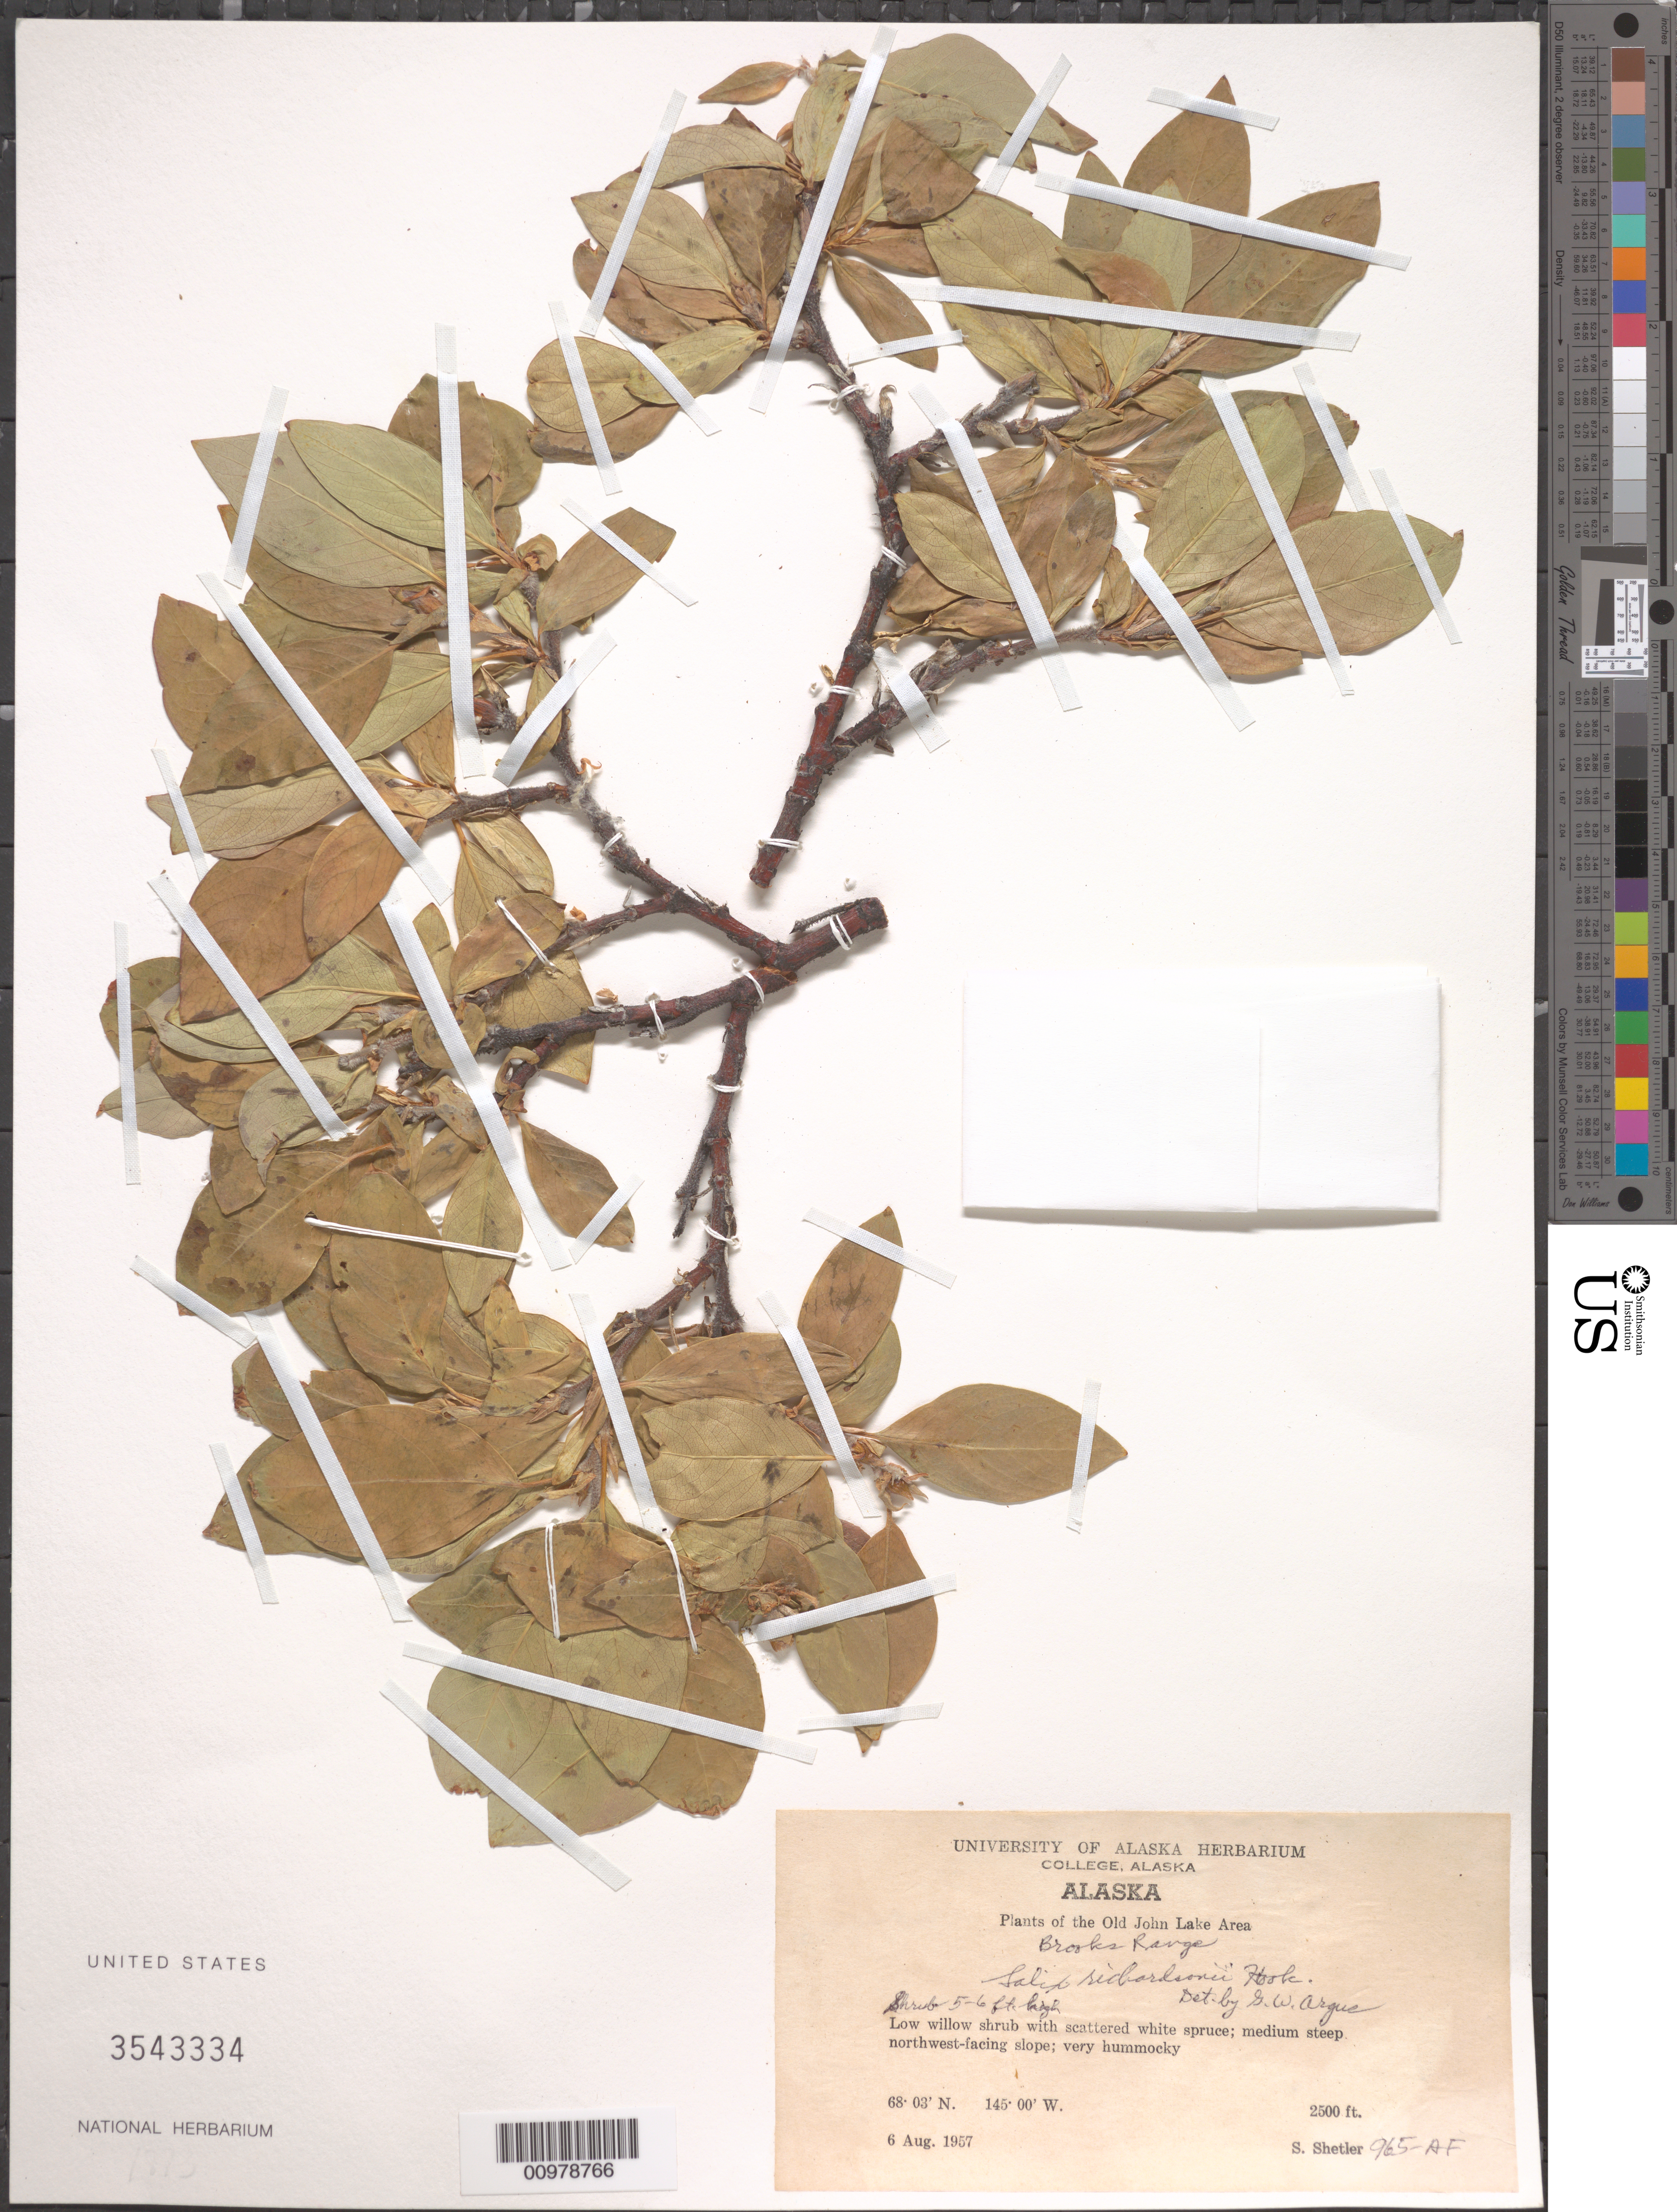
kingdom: Plantae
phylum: Tracheophyta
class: Magnoliopsida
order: Malpighiales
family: Salicaceae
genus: Salix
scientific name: Salix richardsonii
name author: Hook.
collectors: S. Shetler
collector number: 965-AF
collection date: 1957-08-06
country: United States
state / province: Alaska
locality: The Old John Lake Area. Brooks Range. Medium northwest-gacing slope.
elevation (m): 762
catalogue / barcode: US 3543334